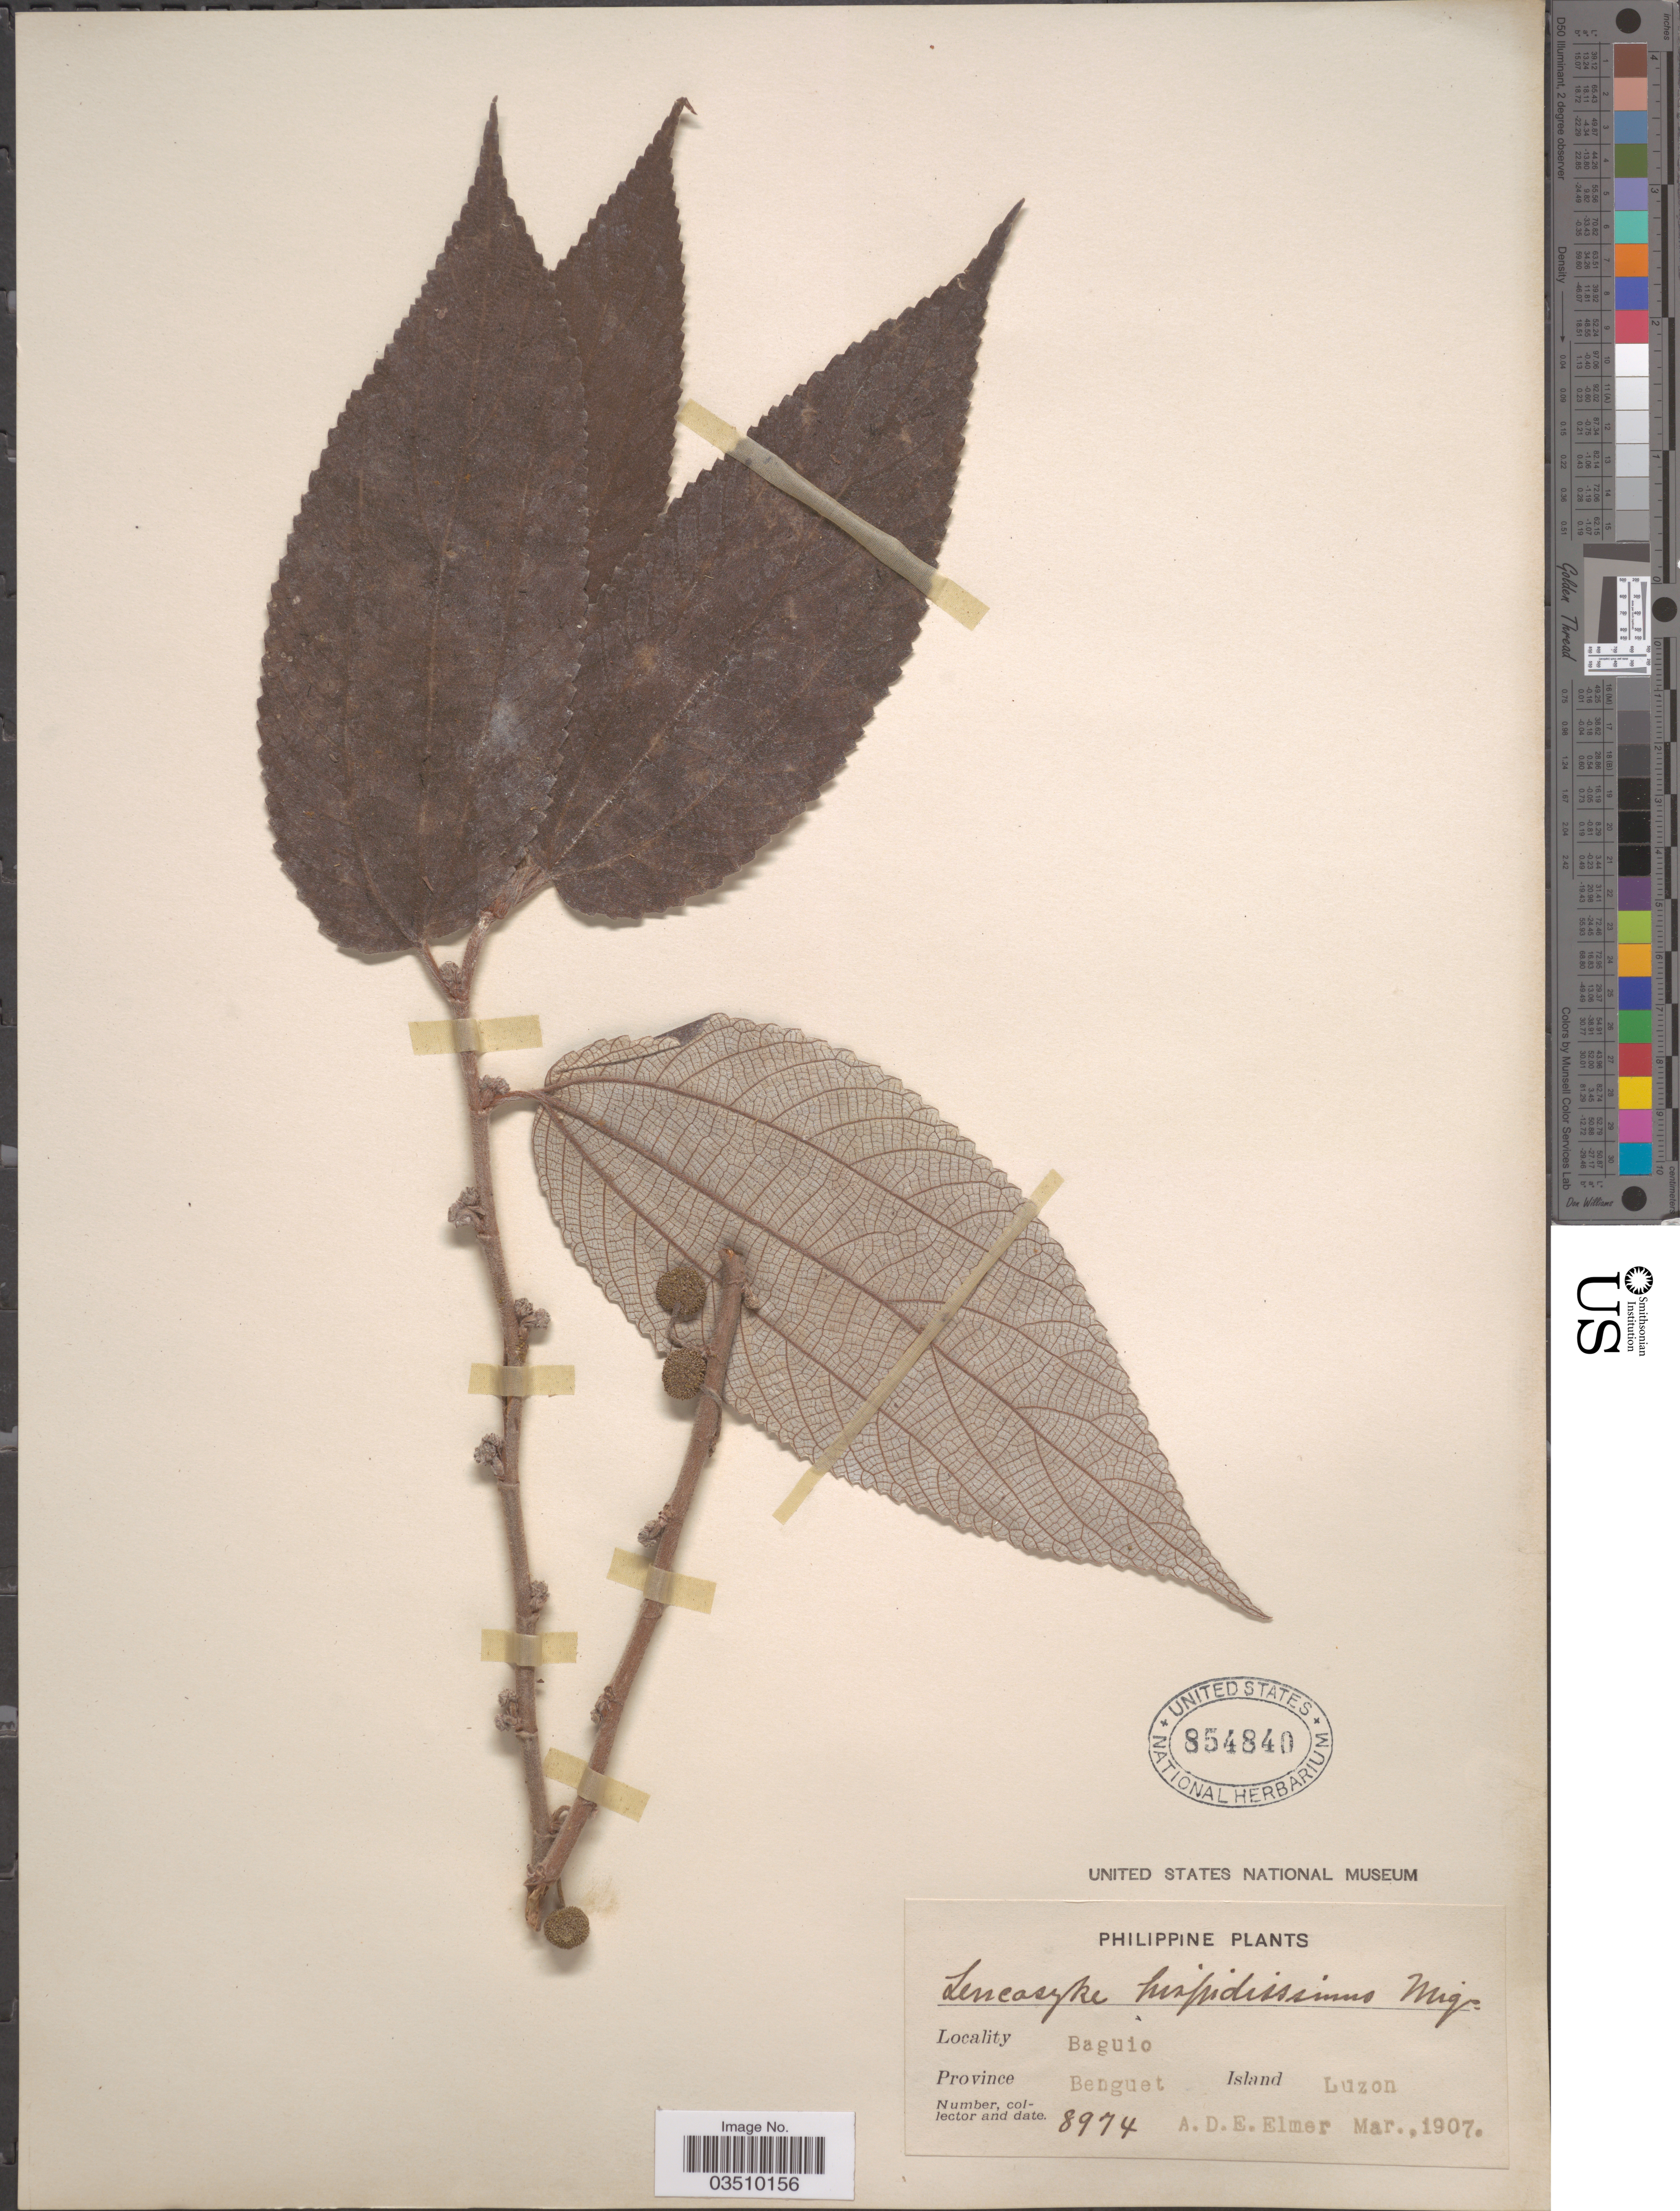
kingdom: Plantae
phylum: Tracheophyta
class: Magnoliopsida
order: Rosales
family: Urticaceae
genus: Leucosyke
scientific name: Leucosyke hispidissima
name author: Miq.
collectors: A. D. E. Elmer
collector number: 8974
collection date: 1907-03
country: Philippines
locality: Baguio. Province Benguet. Island Luzon.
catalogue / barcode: US 854840